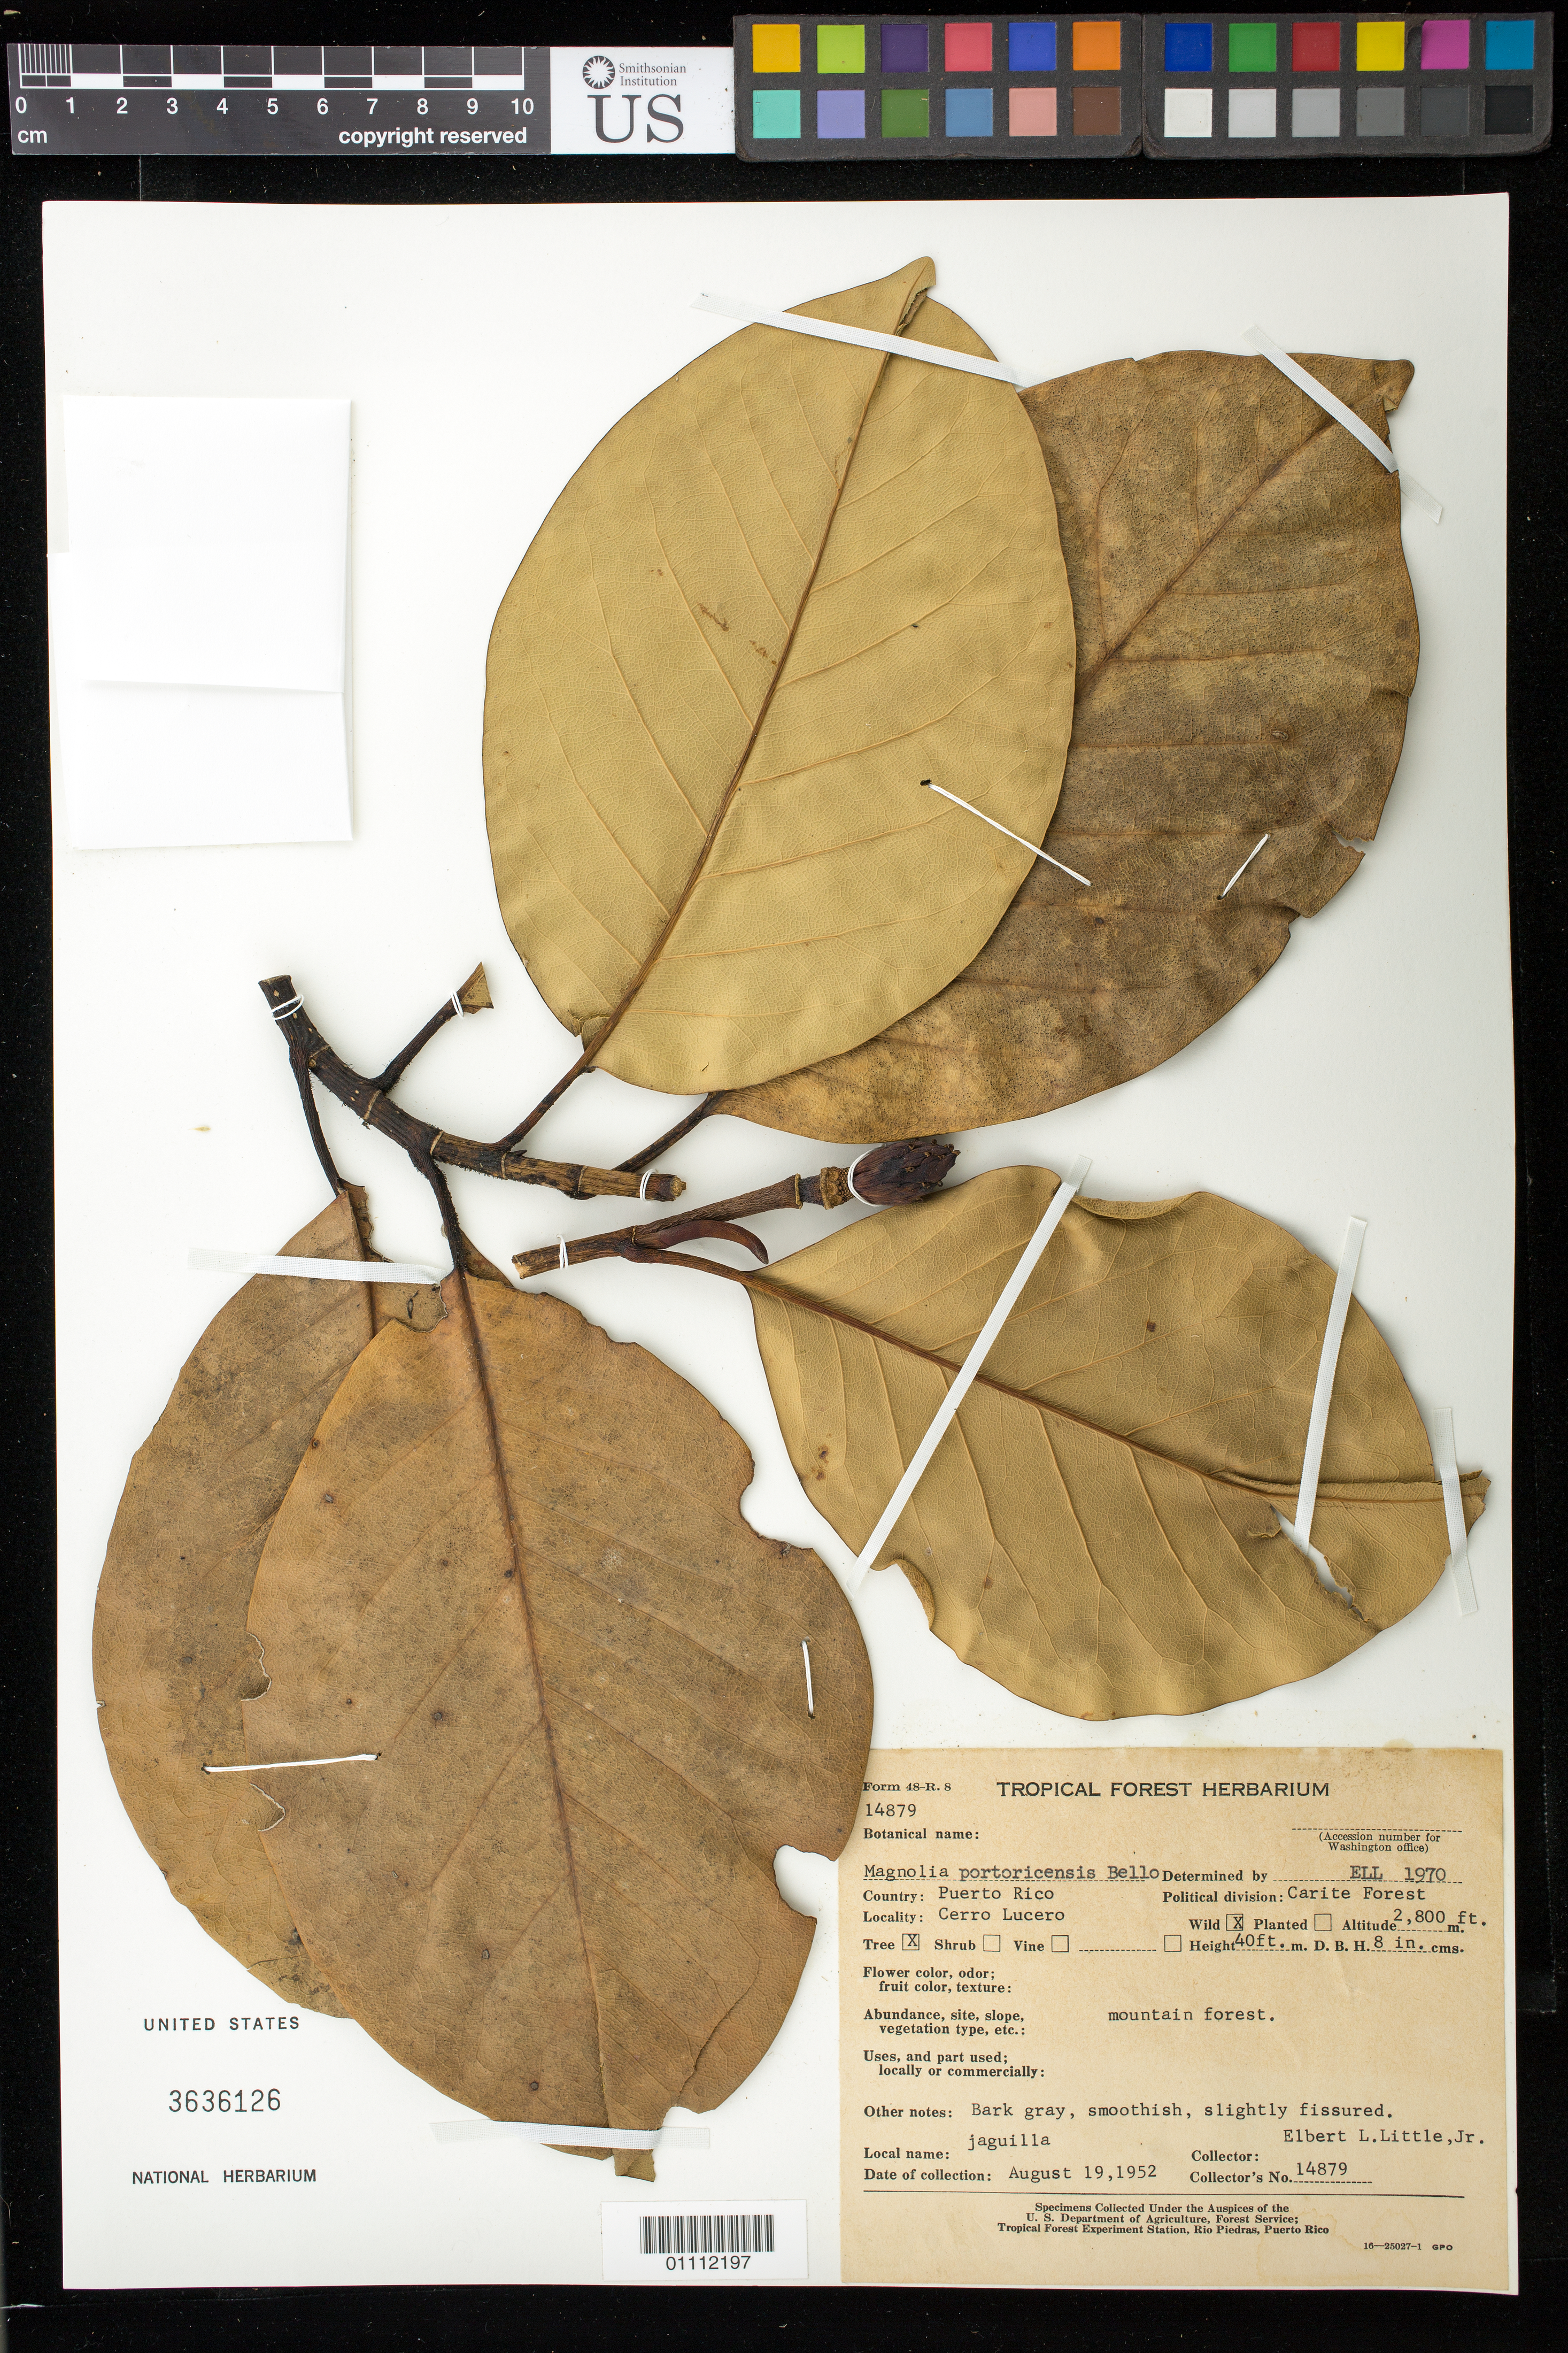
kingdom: Plantae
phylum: Tracheophyta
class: Magnoliopsida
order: Magnoliales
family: Magnoliaceae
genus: Magnolia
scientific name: Magnolia portoricensis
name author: Bello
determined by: Little, Elbert L., Jr., (FSSR), United States Department of Agriculture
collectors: E. L. Little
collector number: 14879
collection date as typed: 19 Aug 1952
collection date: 1952-08-19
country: Puerto Rico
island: Puerto Rico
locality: Carite Forest, Cerro Lucero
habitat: Mountain forest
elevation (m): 853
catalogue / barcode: US 3636126